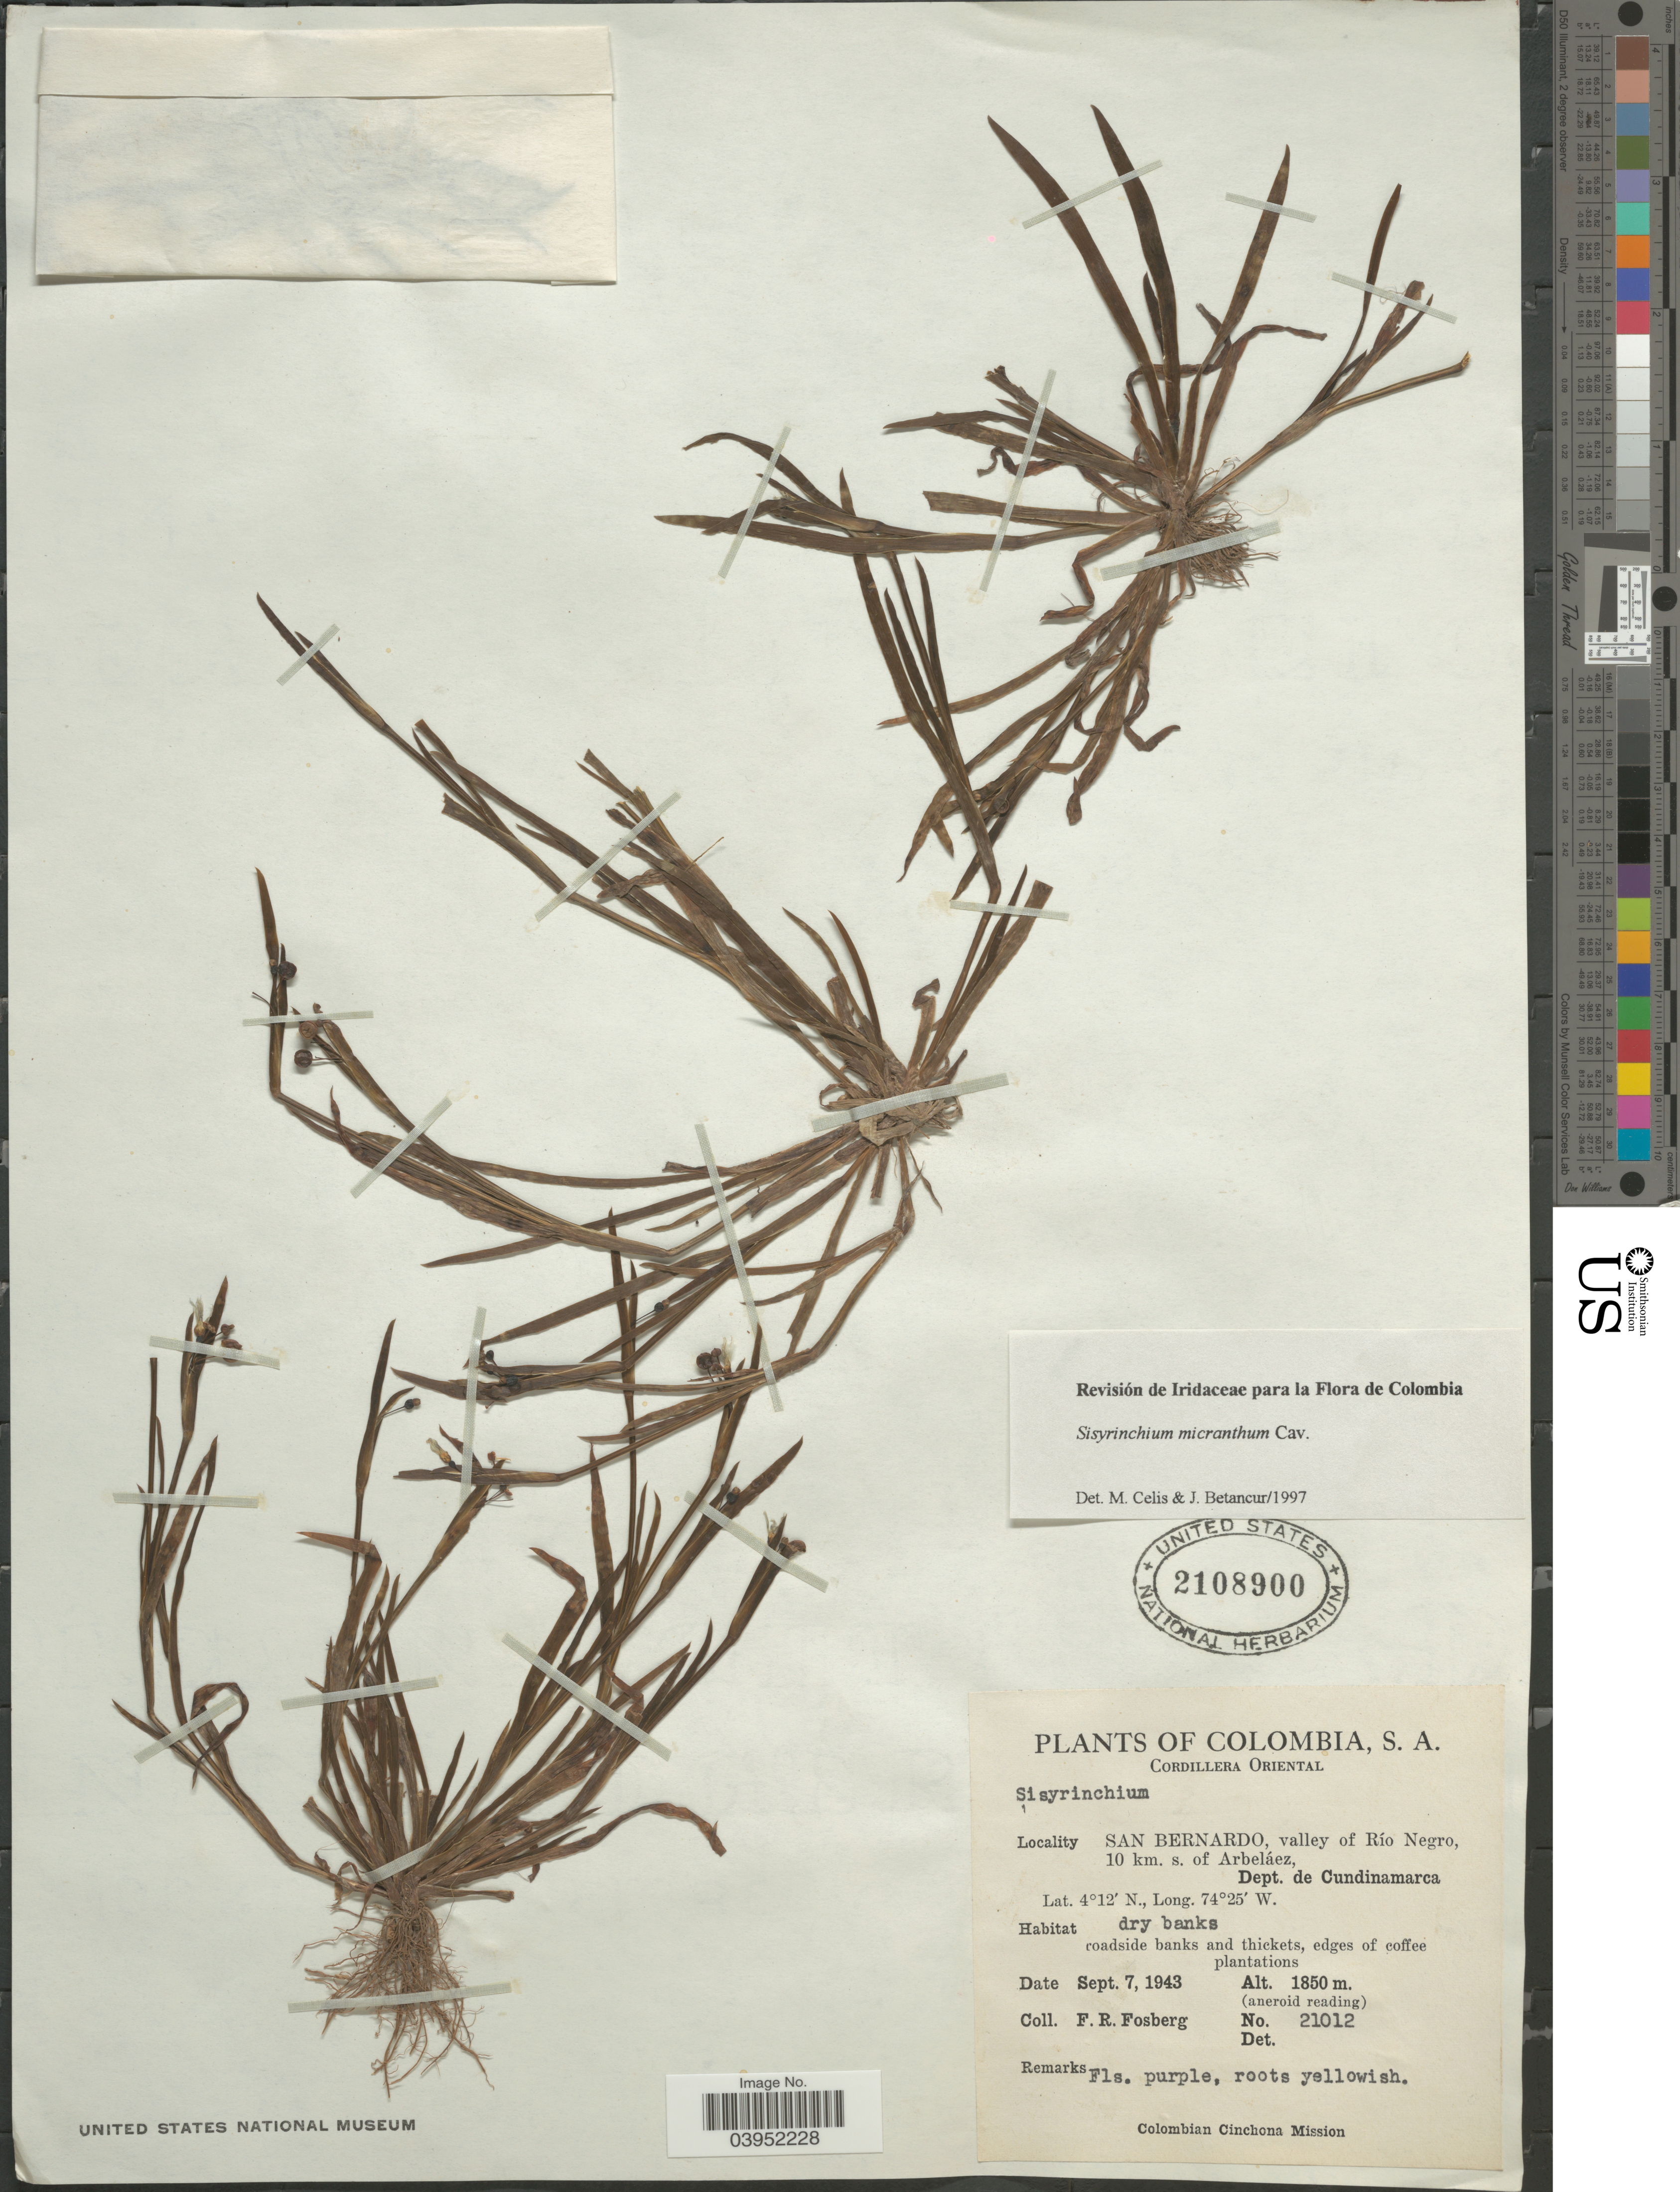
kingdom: Plantae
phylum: Tracheophyta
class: Liliopsida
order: Asparagales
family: Iridaceae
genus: Sisyrinchium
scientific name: Sisyrinchium micranthum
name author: Cav.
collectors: F. R. Fosberg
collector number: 21012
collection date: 1943-09-07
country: Colombia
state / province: Cundinamarca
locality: Cordillera Oriental. San Bernardo, valley of Río Negro, 10 km. s. of Arbeláez, Dept. de Cundinamarca.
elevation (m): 1850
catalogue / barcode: US 2108900